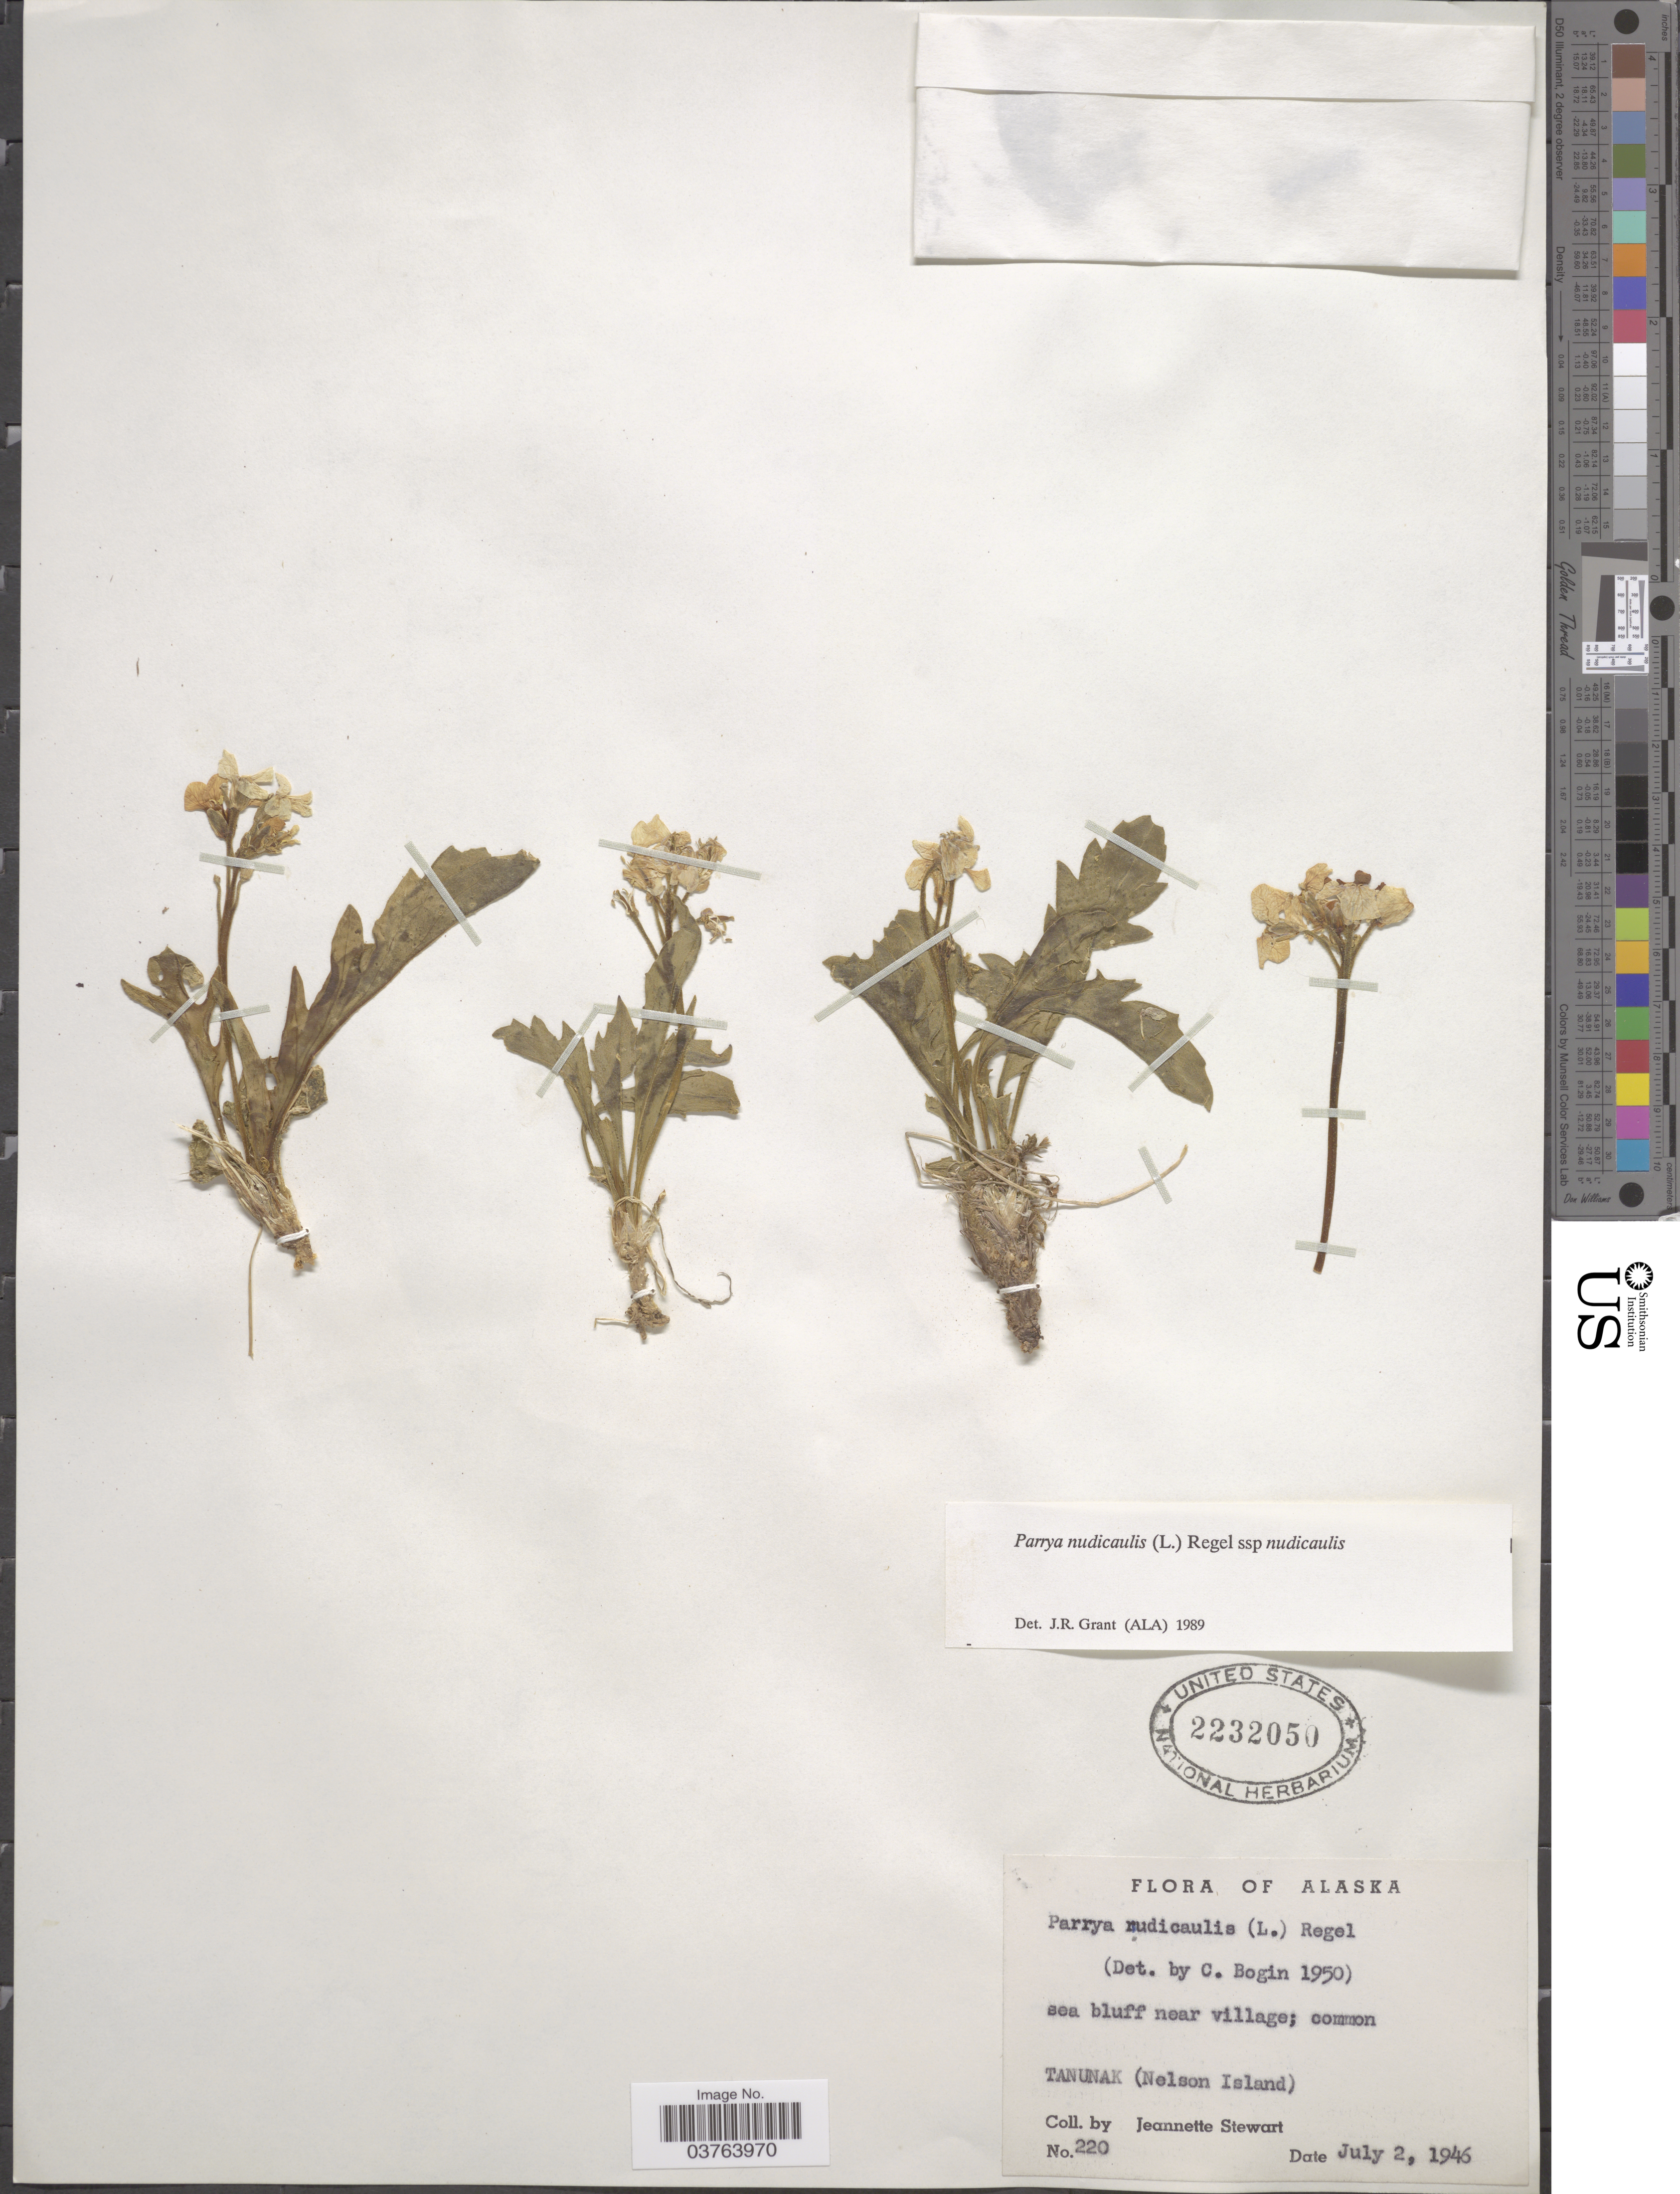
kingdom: Plantae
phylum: Tracheophyta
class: Magnoliopsida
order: Brassicales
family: Brassicaceae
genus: Parrya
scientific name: Parrya nudicaulis subsp. nudicaulis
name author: (L.) Regel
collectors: J. Stewart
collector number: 220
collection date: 1946-07-02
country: United States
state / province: Alaska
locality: Tanunak (Nelson Island).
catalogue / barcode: US 2232050